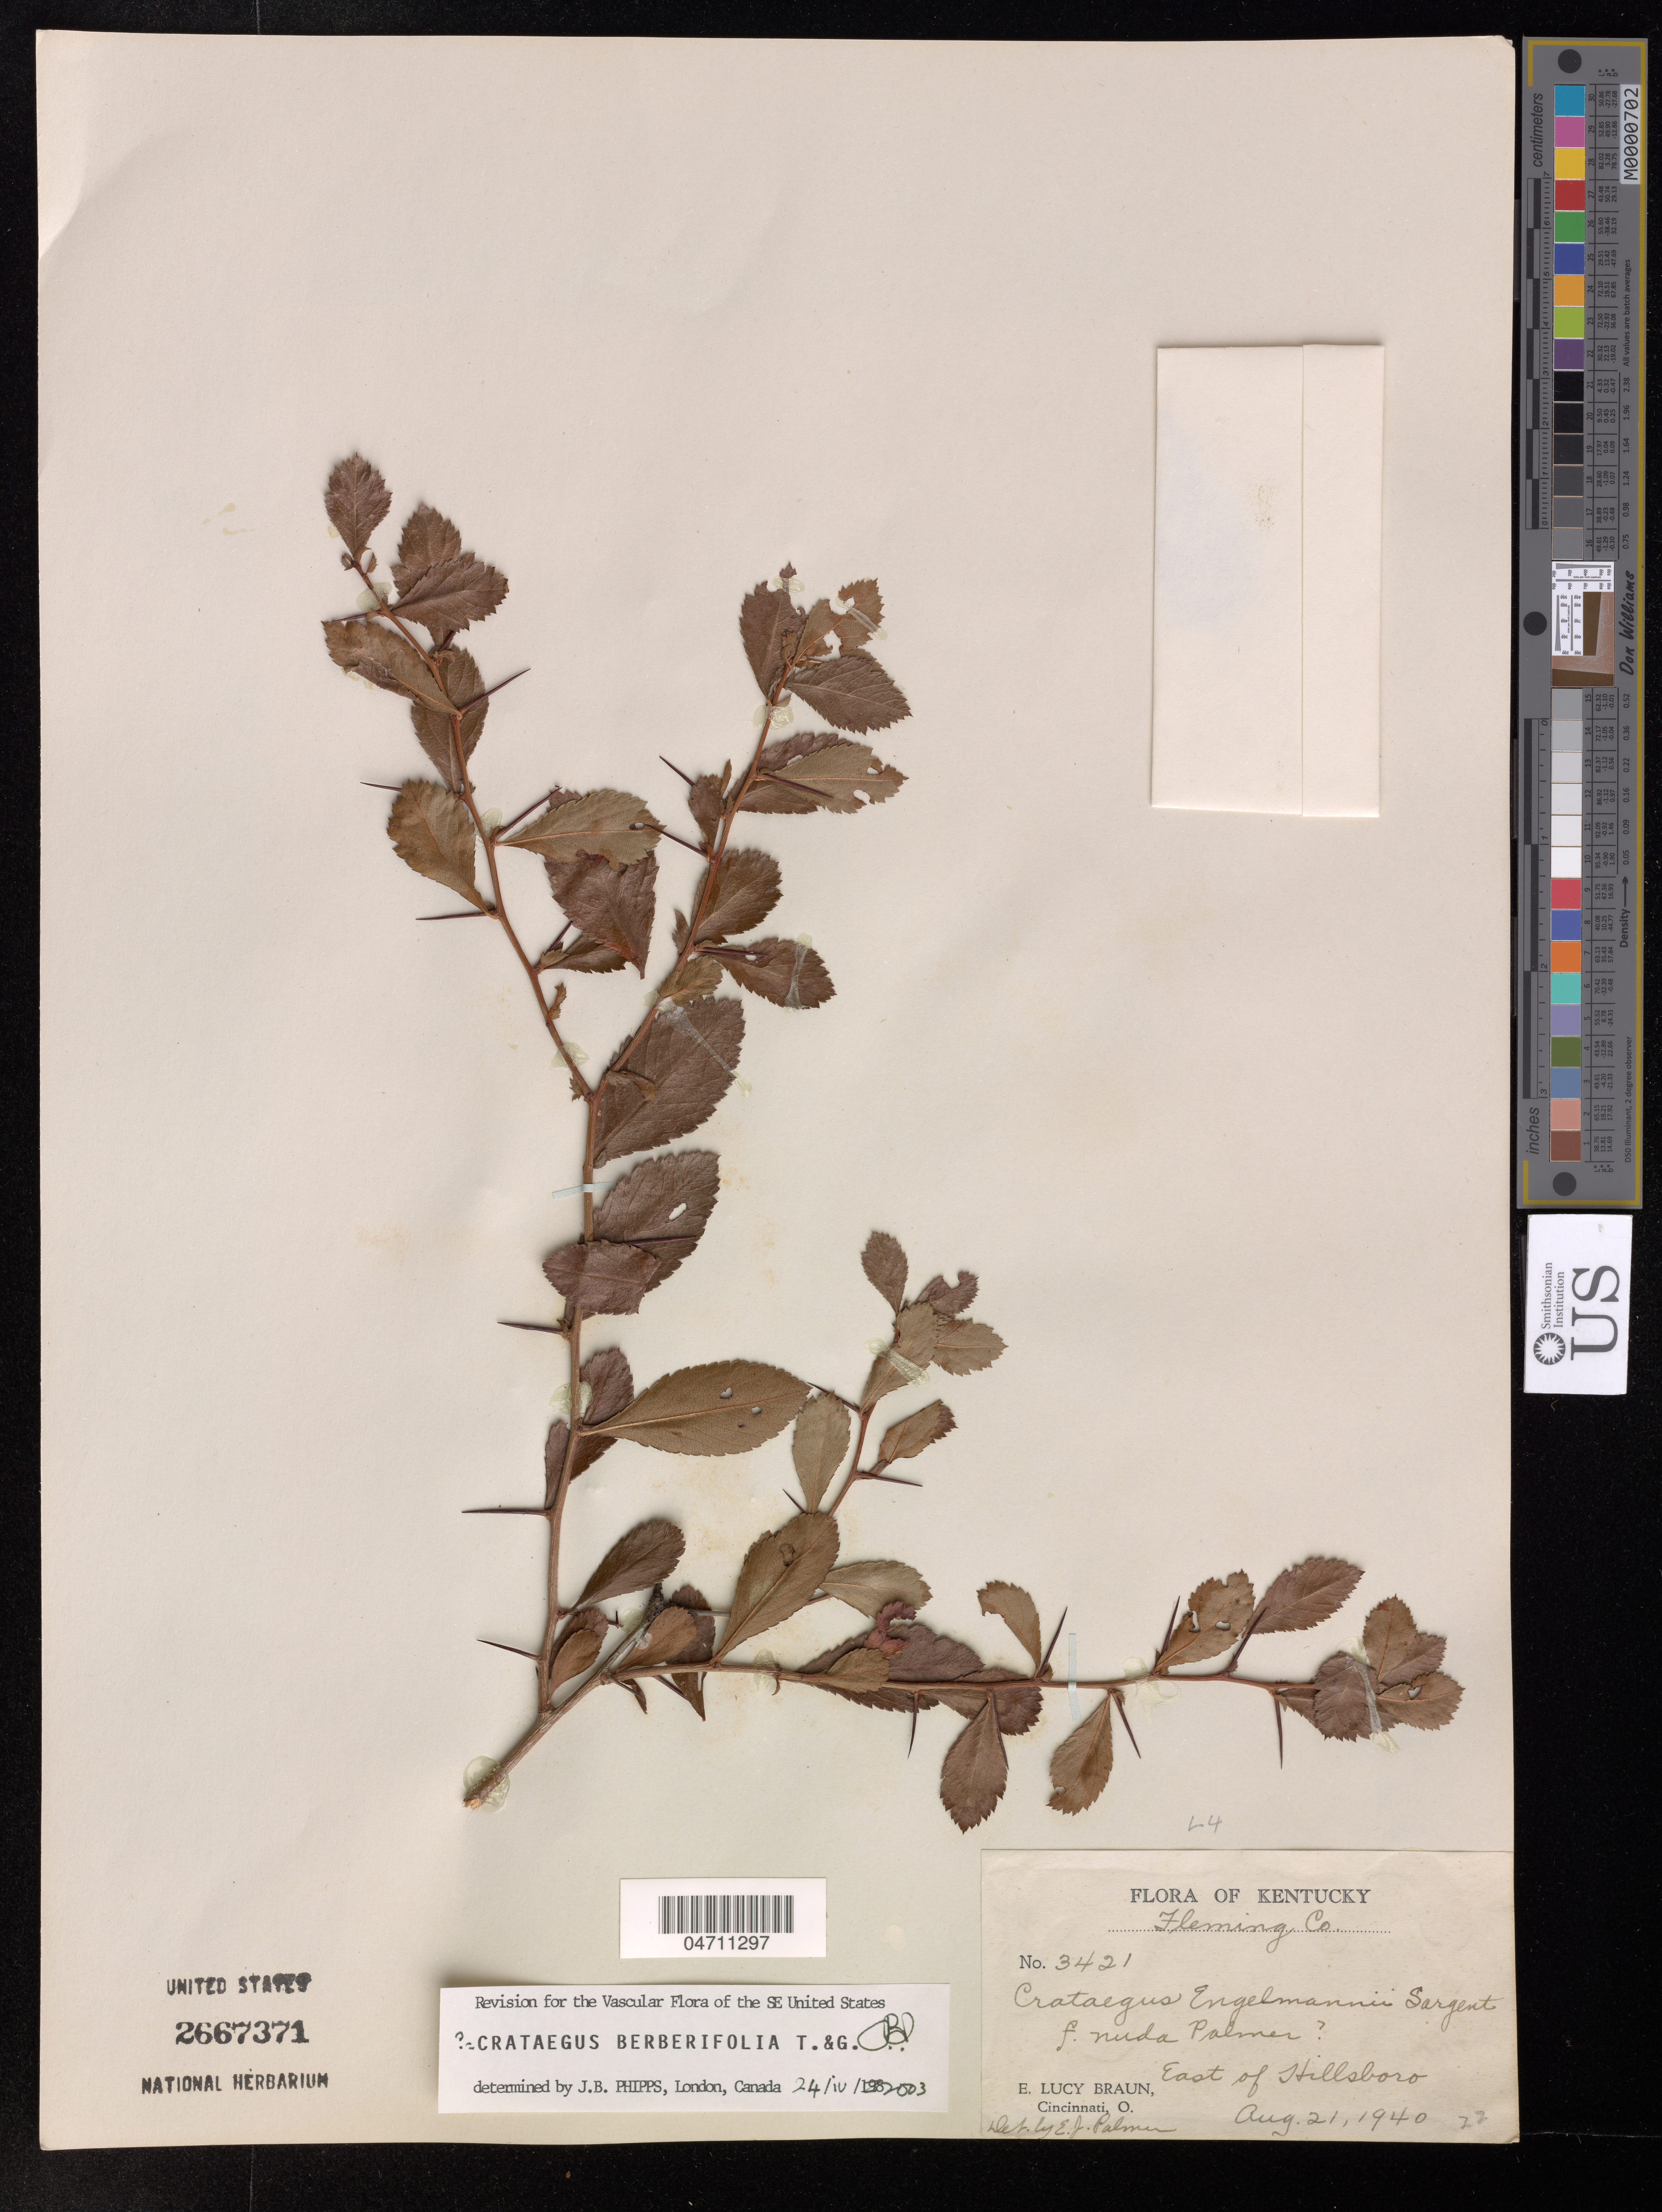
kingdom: Plantae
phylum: Tracheophyta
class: Magnoliopsida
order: Rosales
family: Rosaceae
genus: Crataegus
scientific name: Crataegus berberifolia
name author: Torr. & A. Gray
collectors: E. L. Braun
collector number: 3421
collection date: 1940-08-21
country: United States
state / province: Kentucky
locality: Fleming Co. East of Stillsboro.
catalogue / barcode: US 2667371